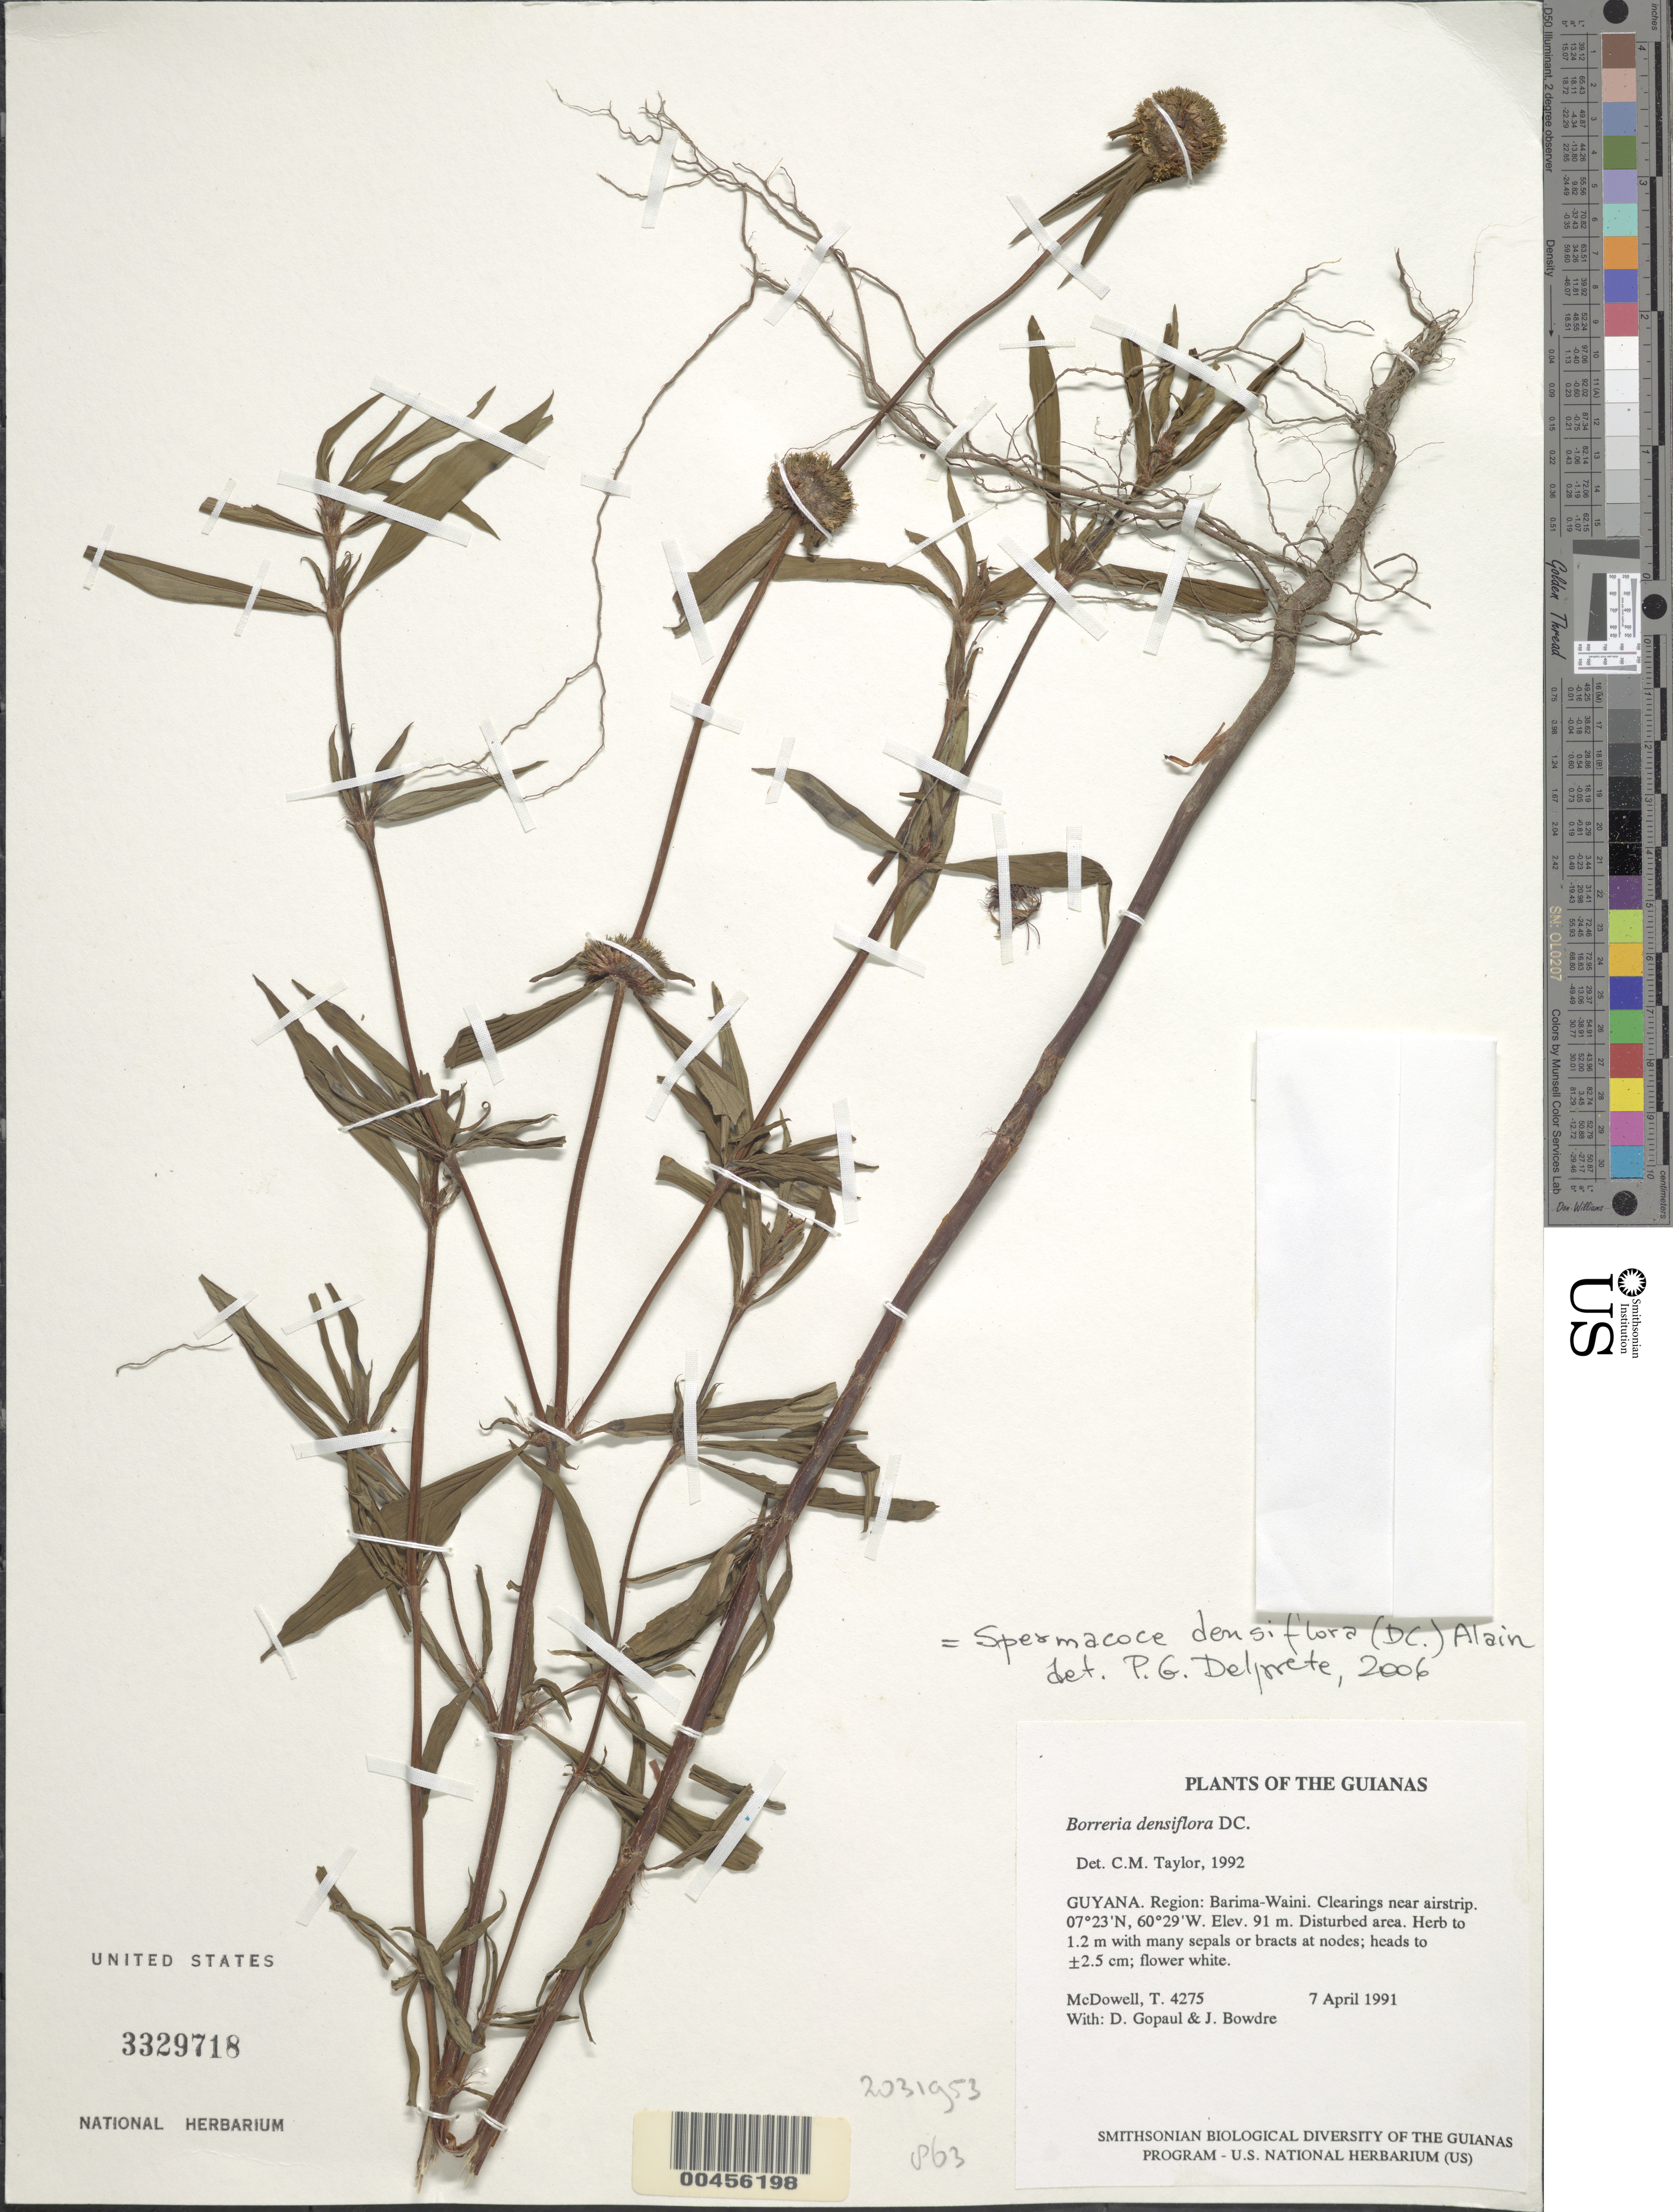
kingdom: Plantae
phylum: Tracheophyta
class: Magnoliopsida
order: Gentianales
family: Rubiaceae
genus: Spermacoce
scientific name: Spermacoce densiflora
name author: (DC.) Alain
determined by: Delprete, P. G., Herb. de Guyane Cay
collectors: T. McDowell, D. Gopaul & J. Bowdre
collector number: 4275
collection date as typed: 7 April 1991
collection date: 1991-04-07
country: Guyana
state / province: Barima-Waini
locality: Baramita. Clearings near airstrip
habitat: Disturbed area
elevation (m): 91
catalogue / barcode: US 3329718